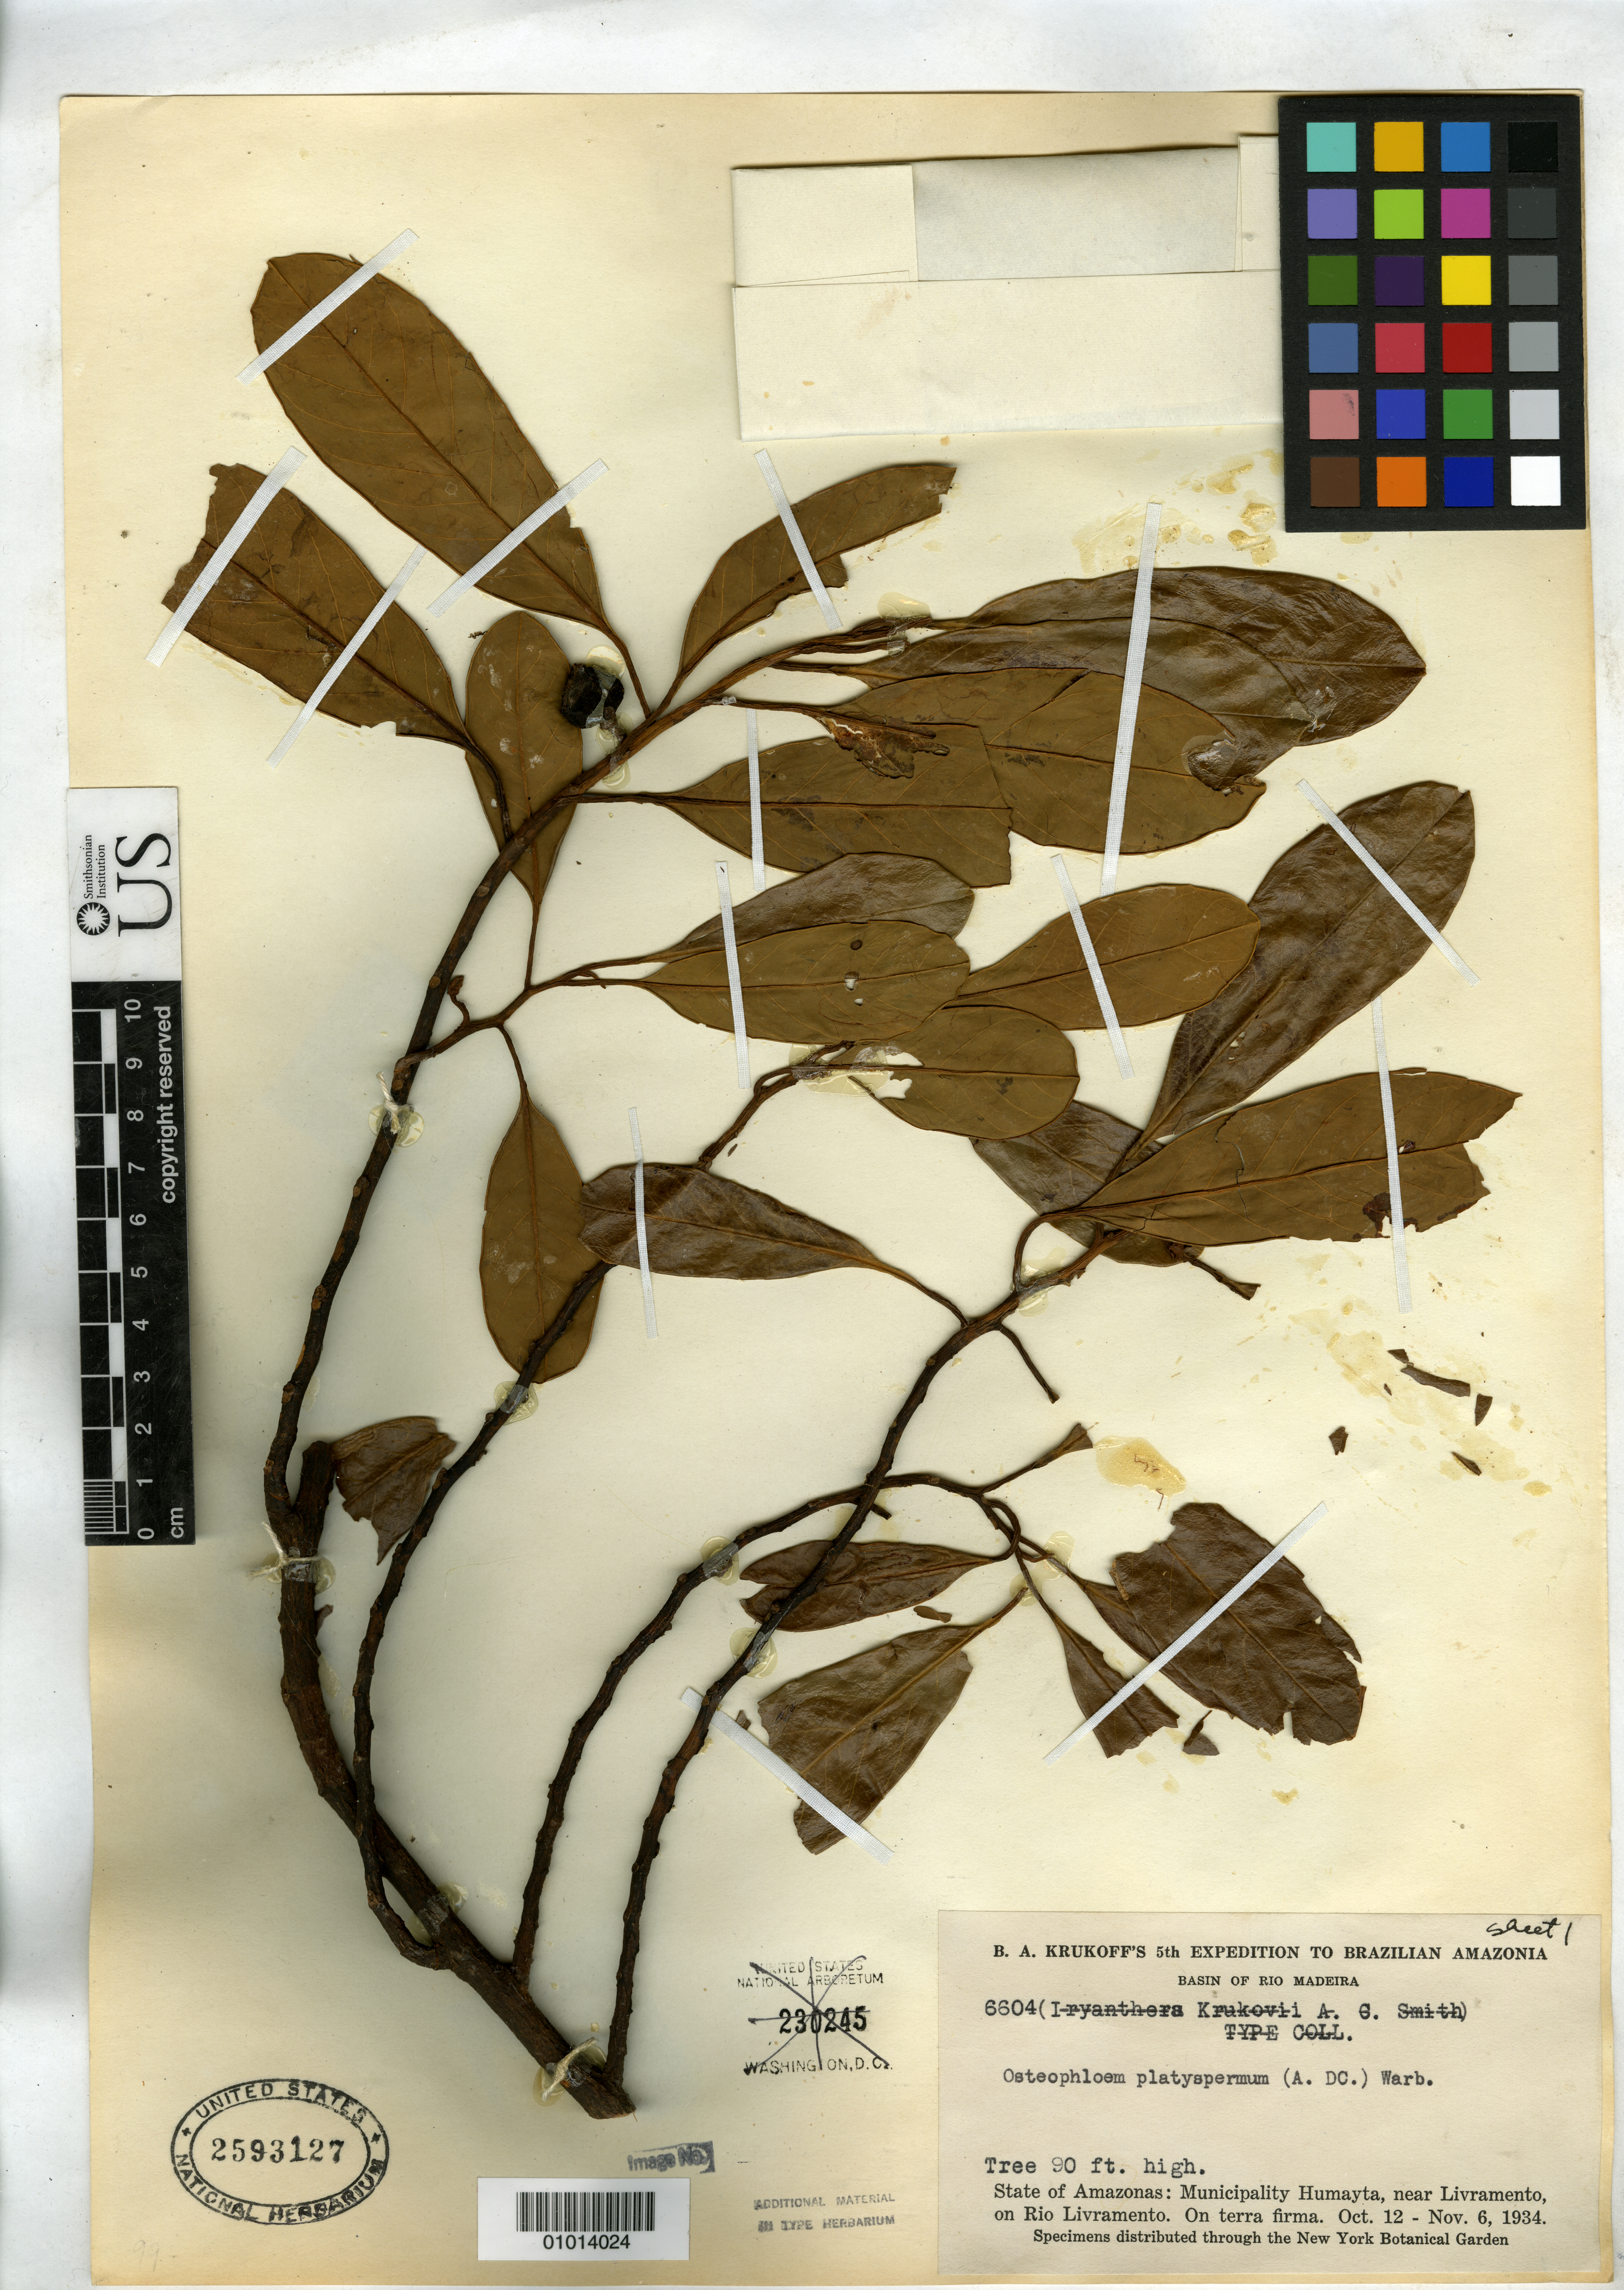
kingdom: Plantae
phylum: Tracheophyta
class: Magnoliopsida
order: Magnoliales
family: Myristicaceae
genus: Iryanthera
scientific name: Iryanthera krukovii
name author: A.C. Sm.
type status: Isotype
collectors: B. A. Krukoff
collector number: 6604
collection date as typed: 12 Oct 1934 to 06 Nov 1934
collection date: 1934-10-12/1934-11-06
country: Brazil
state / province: Amazonas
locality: Humayata, near Livramento on Rio Livramento. On terra firma.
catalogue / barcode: US 2593127